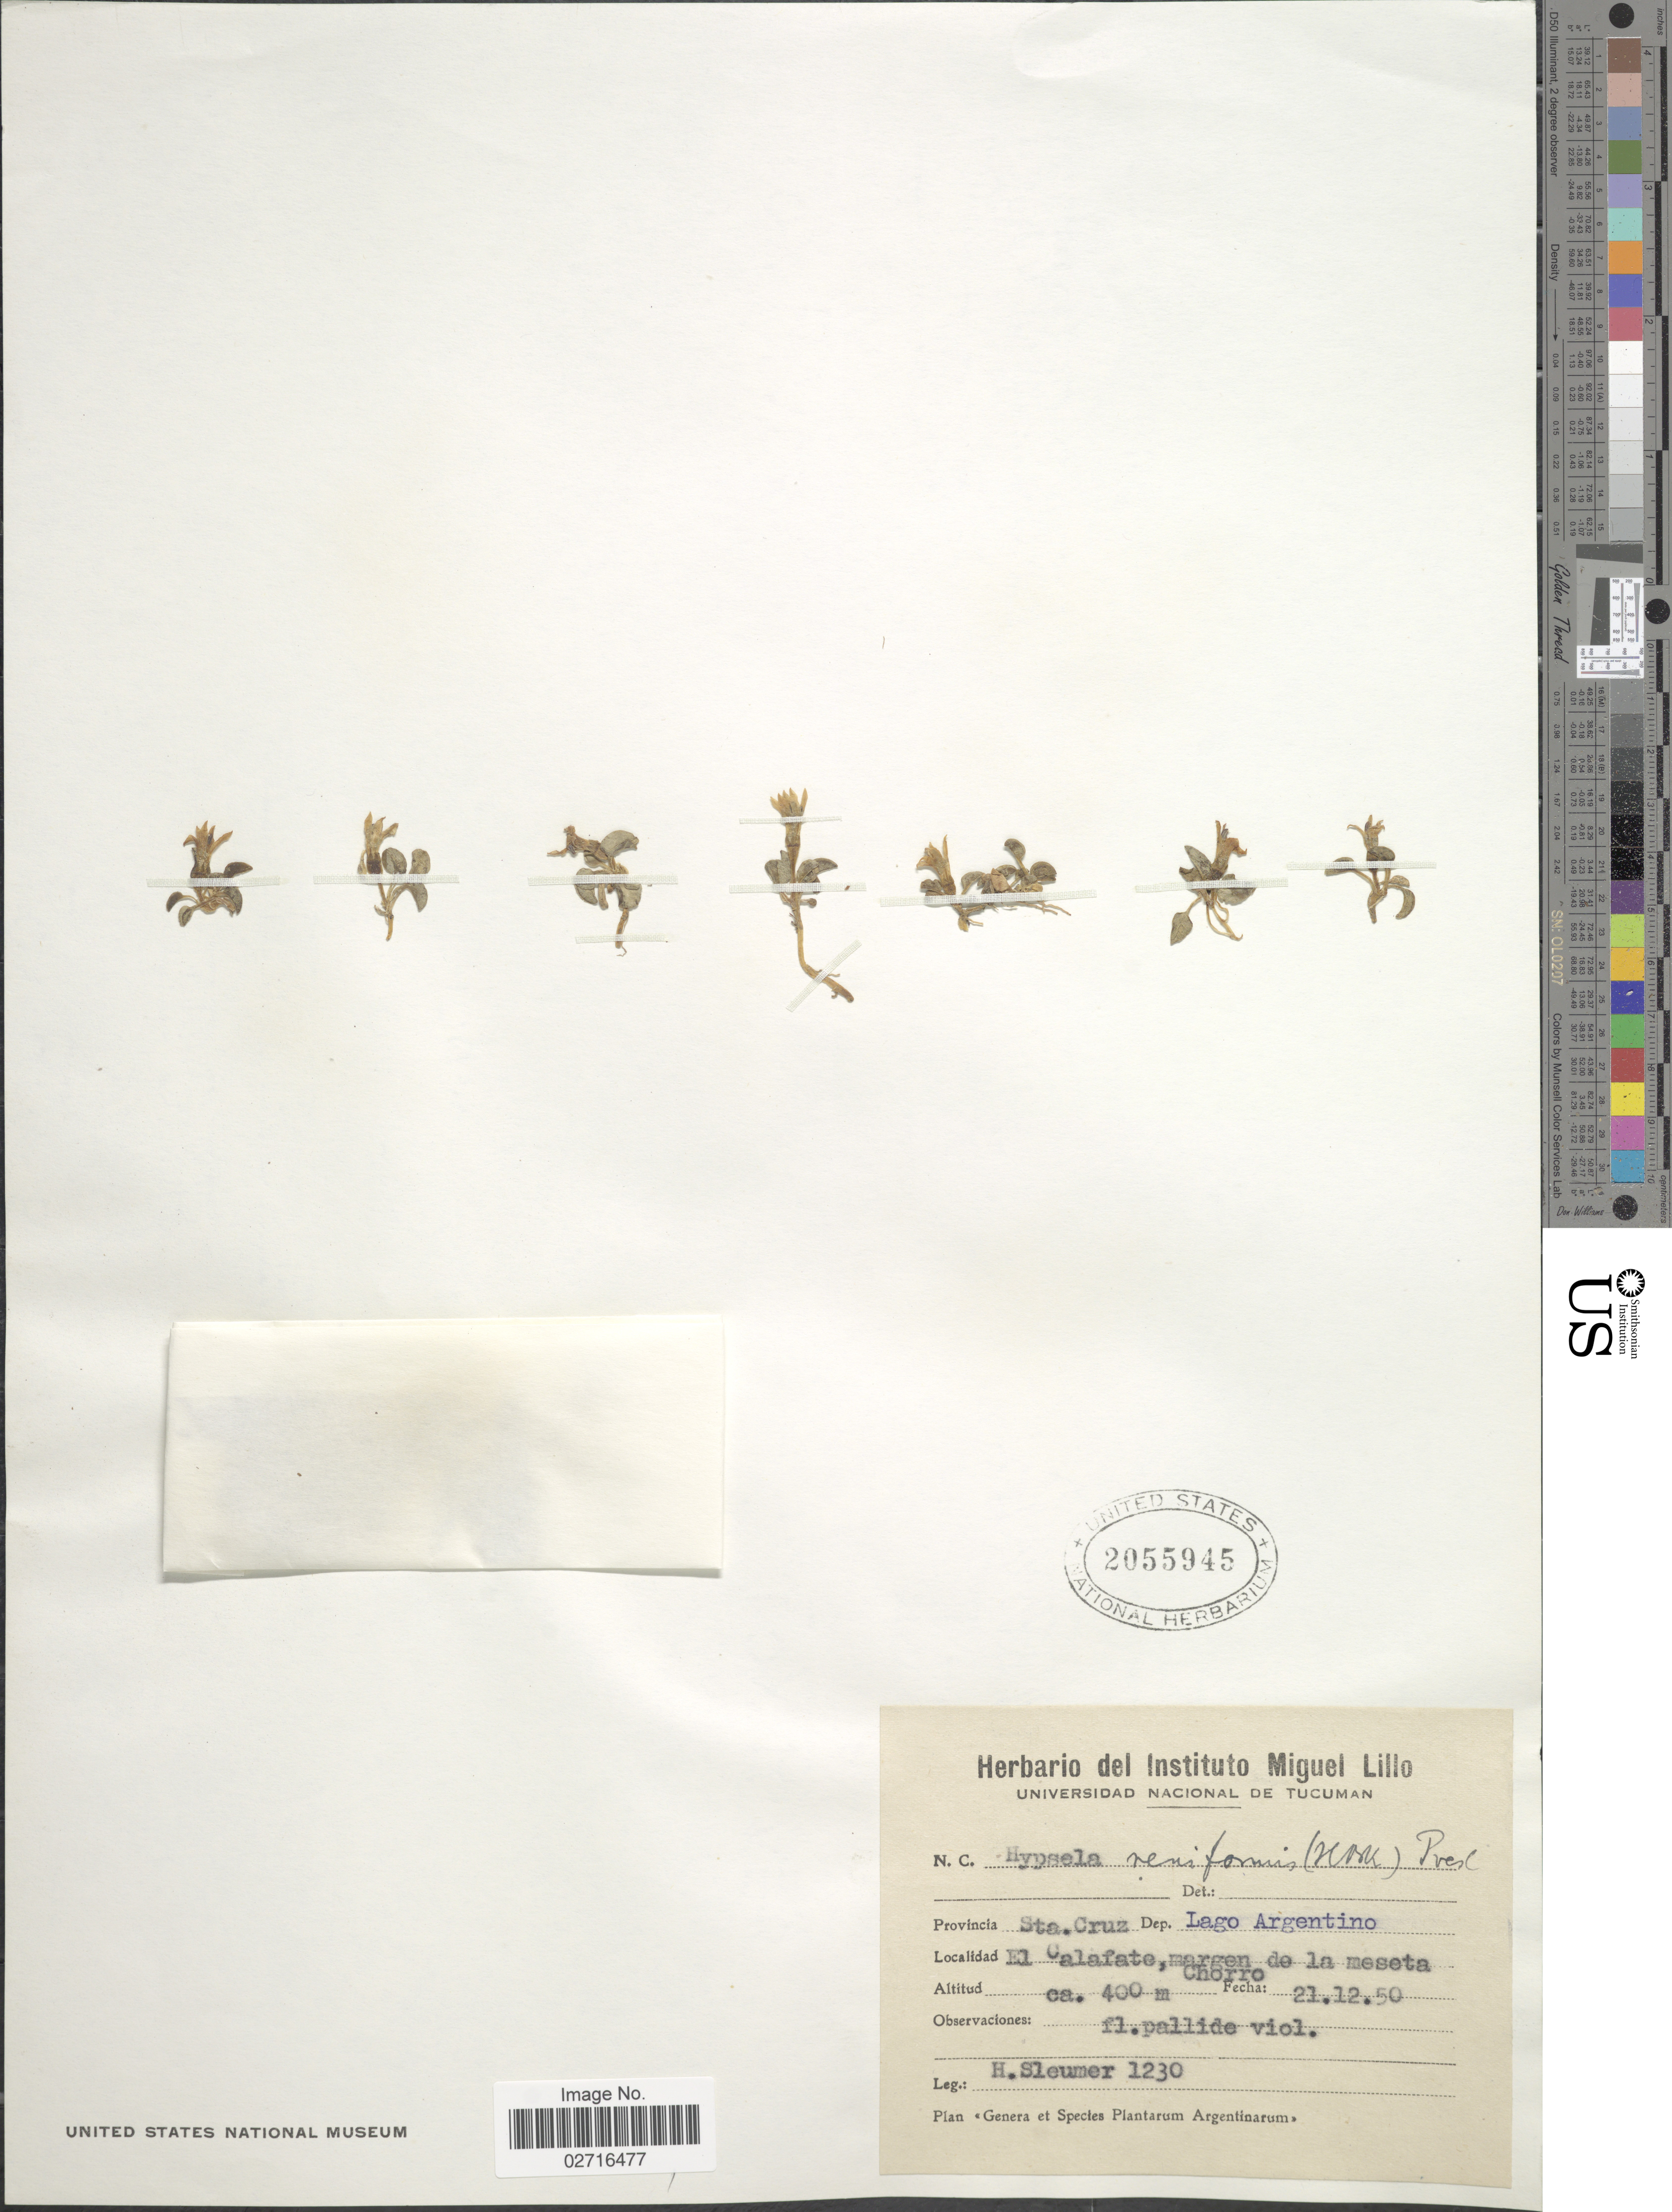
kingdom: Plantae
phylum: Tracheophyta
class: Magnoliopsida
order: Asterales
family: Campanulaceae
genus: Hypsela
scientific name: Hypsela reniformis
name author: (Kunth) C. Presl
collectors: H. O. Sleumer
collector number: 1230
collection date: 1950-12-21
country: Argentina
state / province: Santa Cruz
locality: Dep. Lago Argentino, El Calafate, margen de la meseta Chorro.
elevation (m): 400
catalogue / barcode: US 2055945